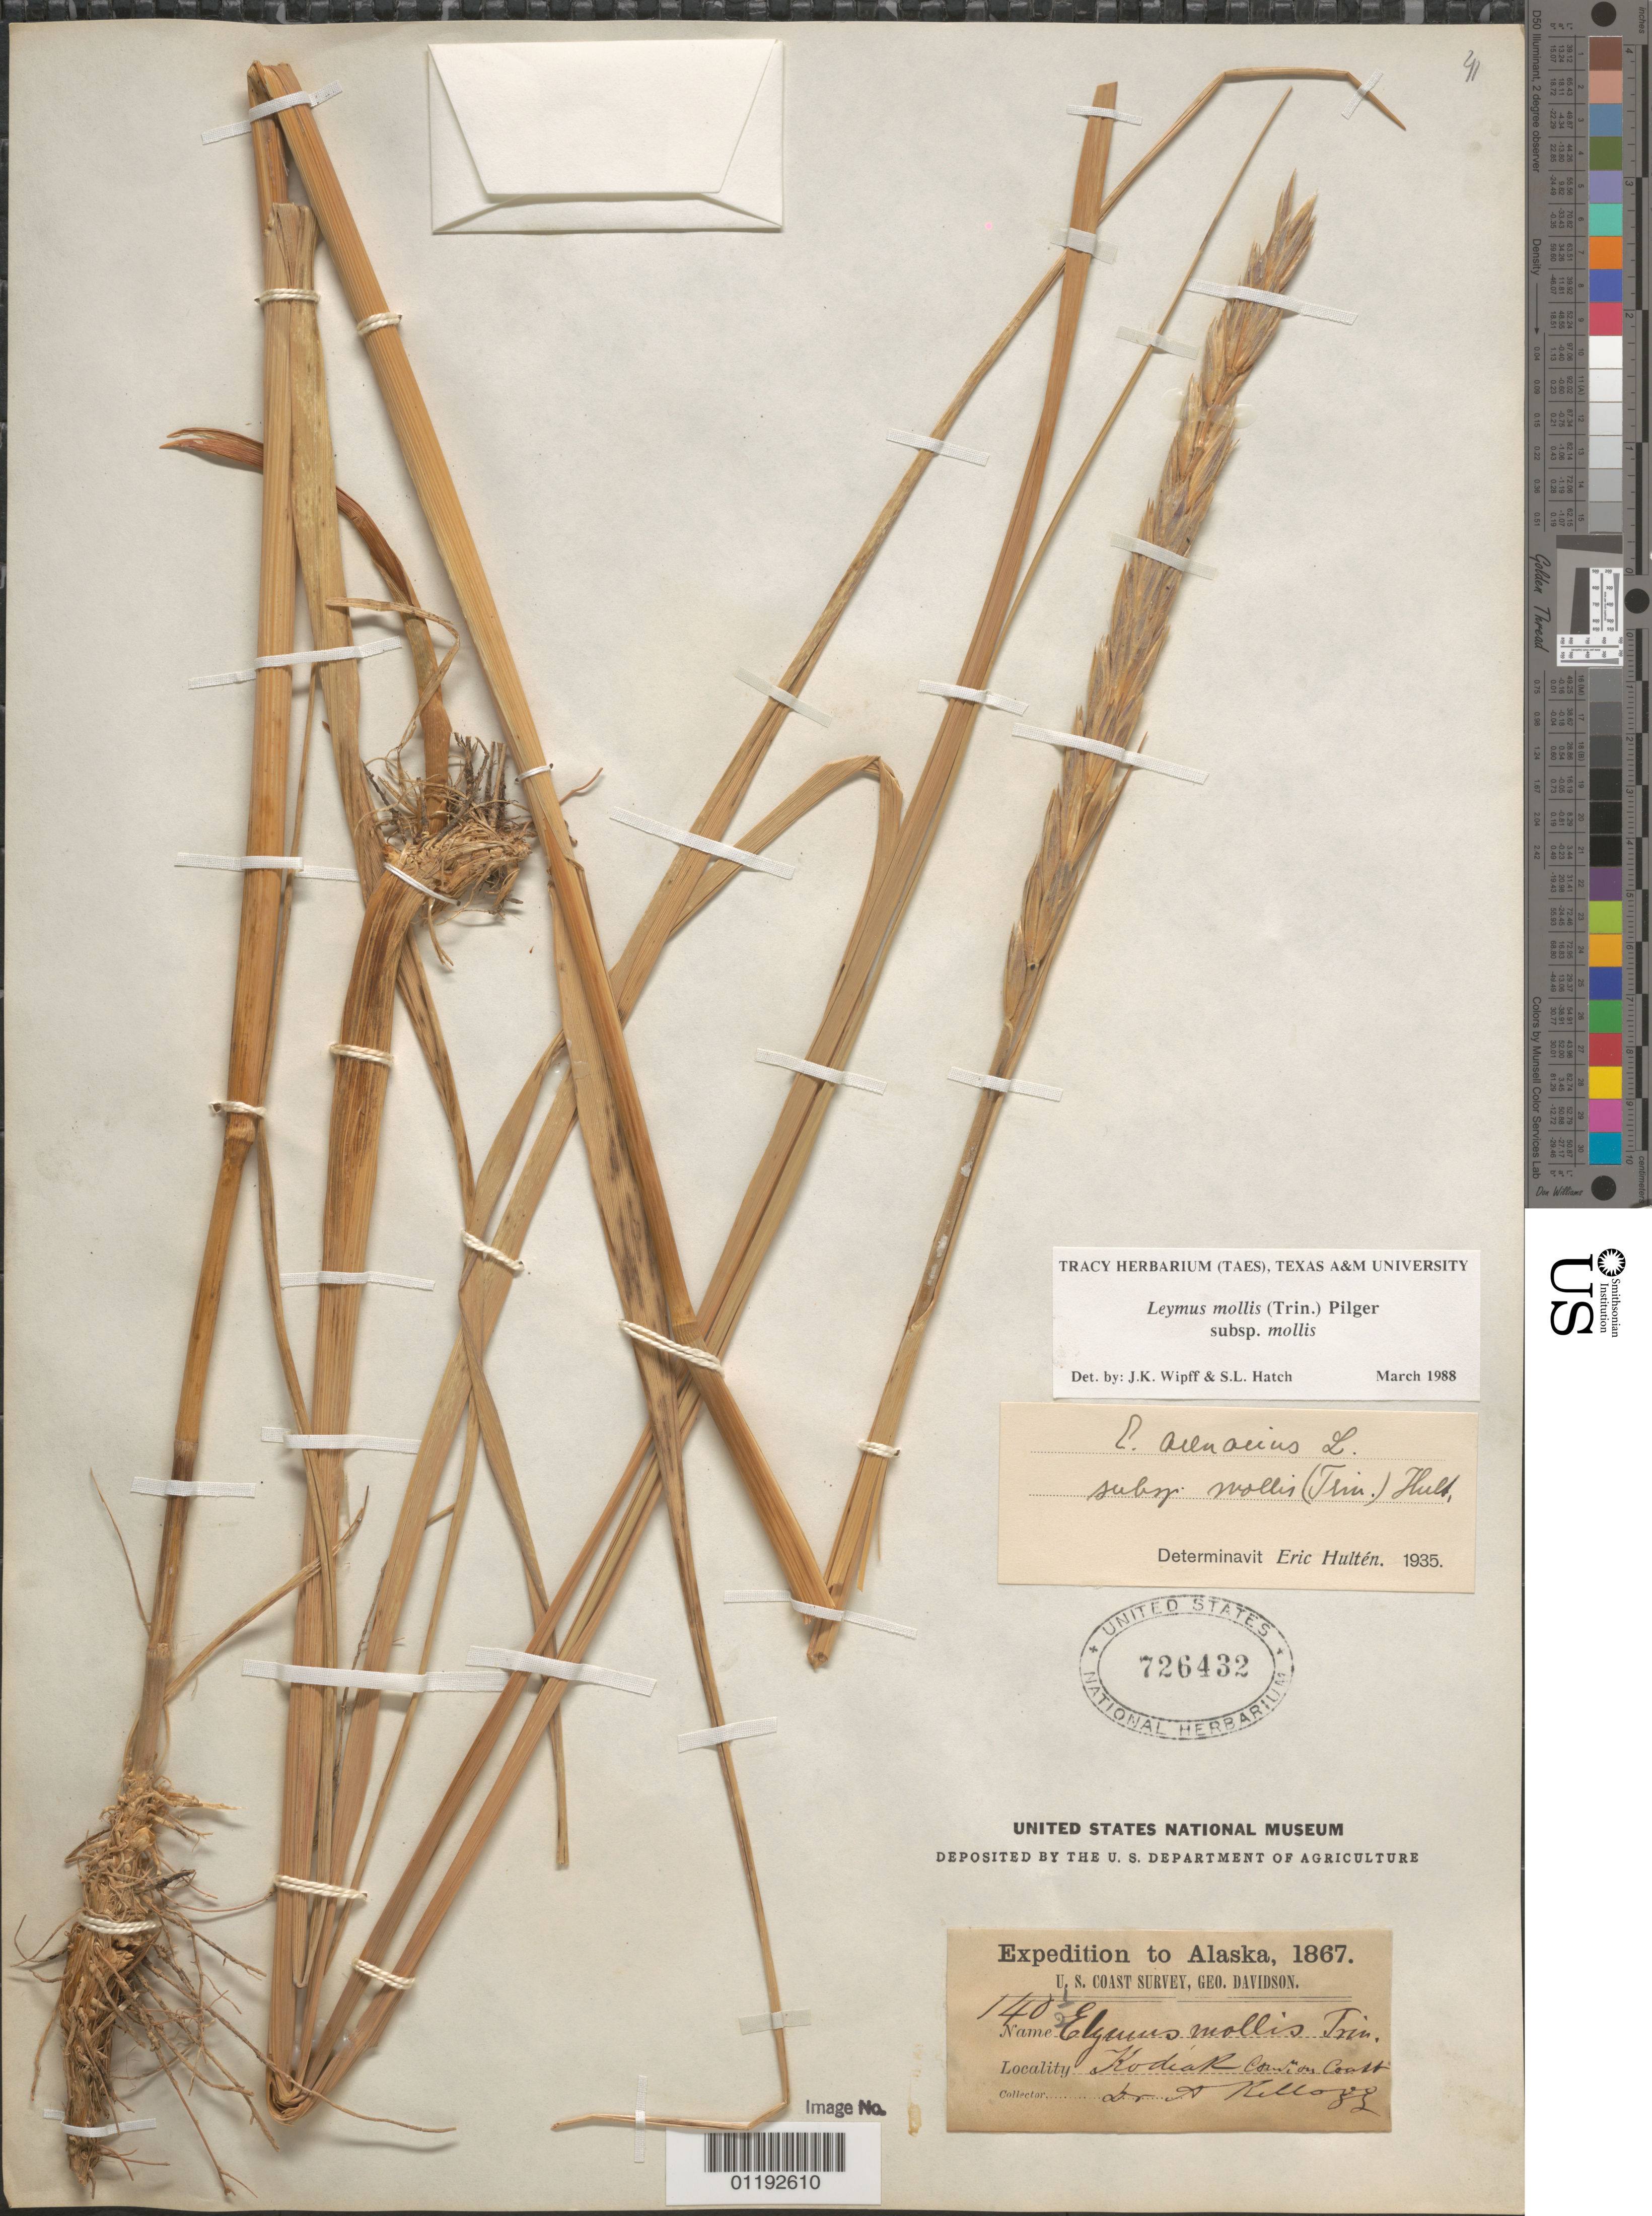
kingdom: Plantae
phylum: Tracheophyta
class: Liliopsida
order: Poales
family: Poaceae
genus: Leymus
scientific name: Leymus mollis subsp. mollis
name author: (Trin.) Pilg.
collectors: A. Kellogg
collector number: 1401/2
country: United States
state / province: Alaska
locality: Kodiak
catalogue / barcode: US 726432